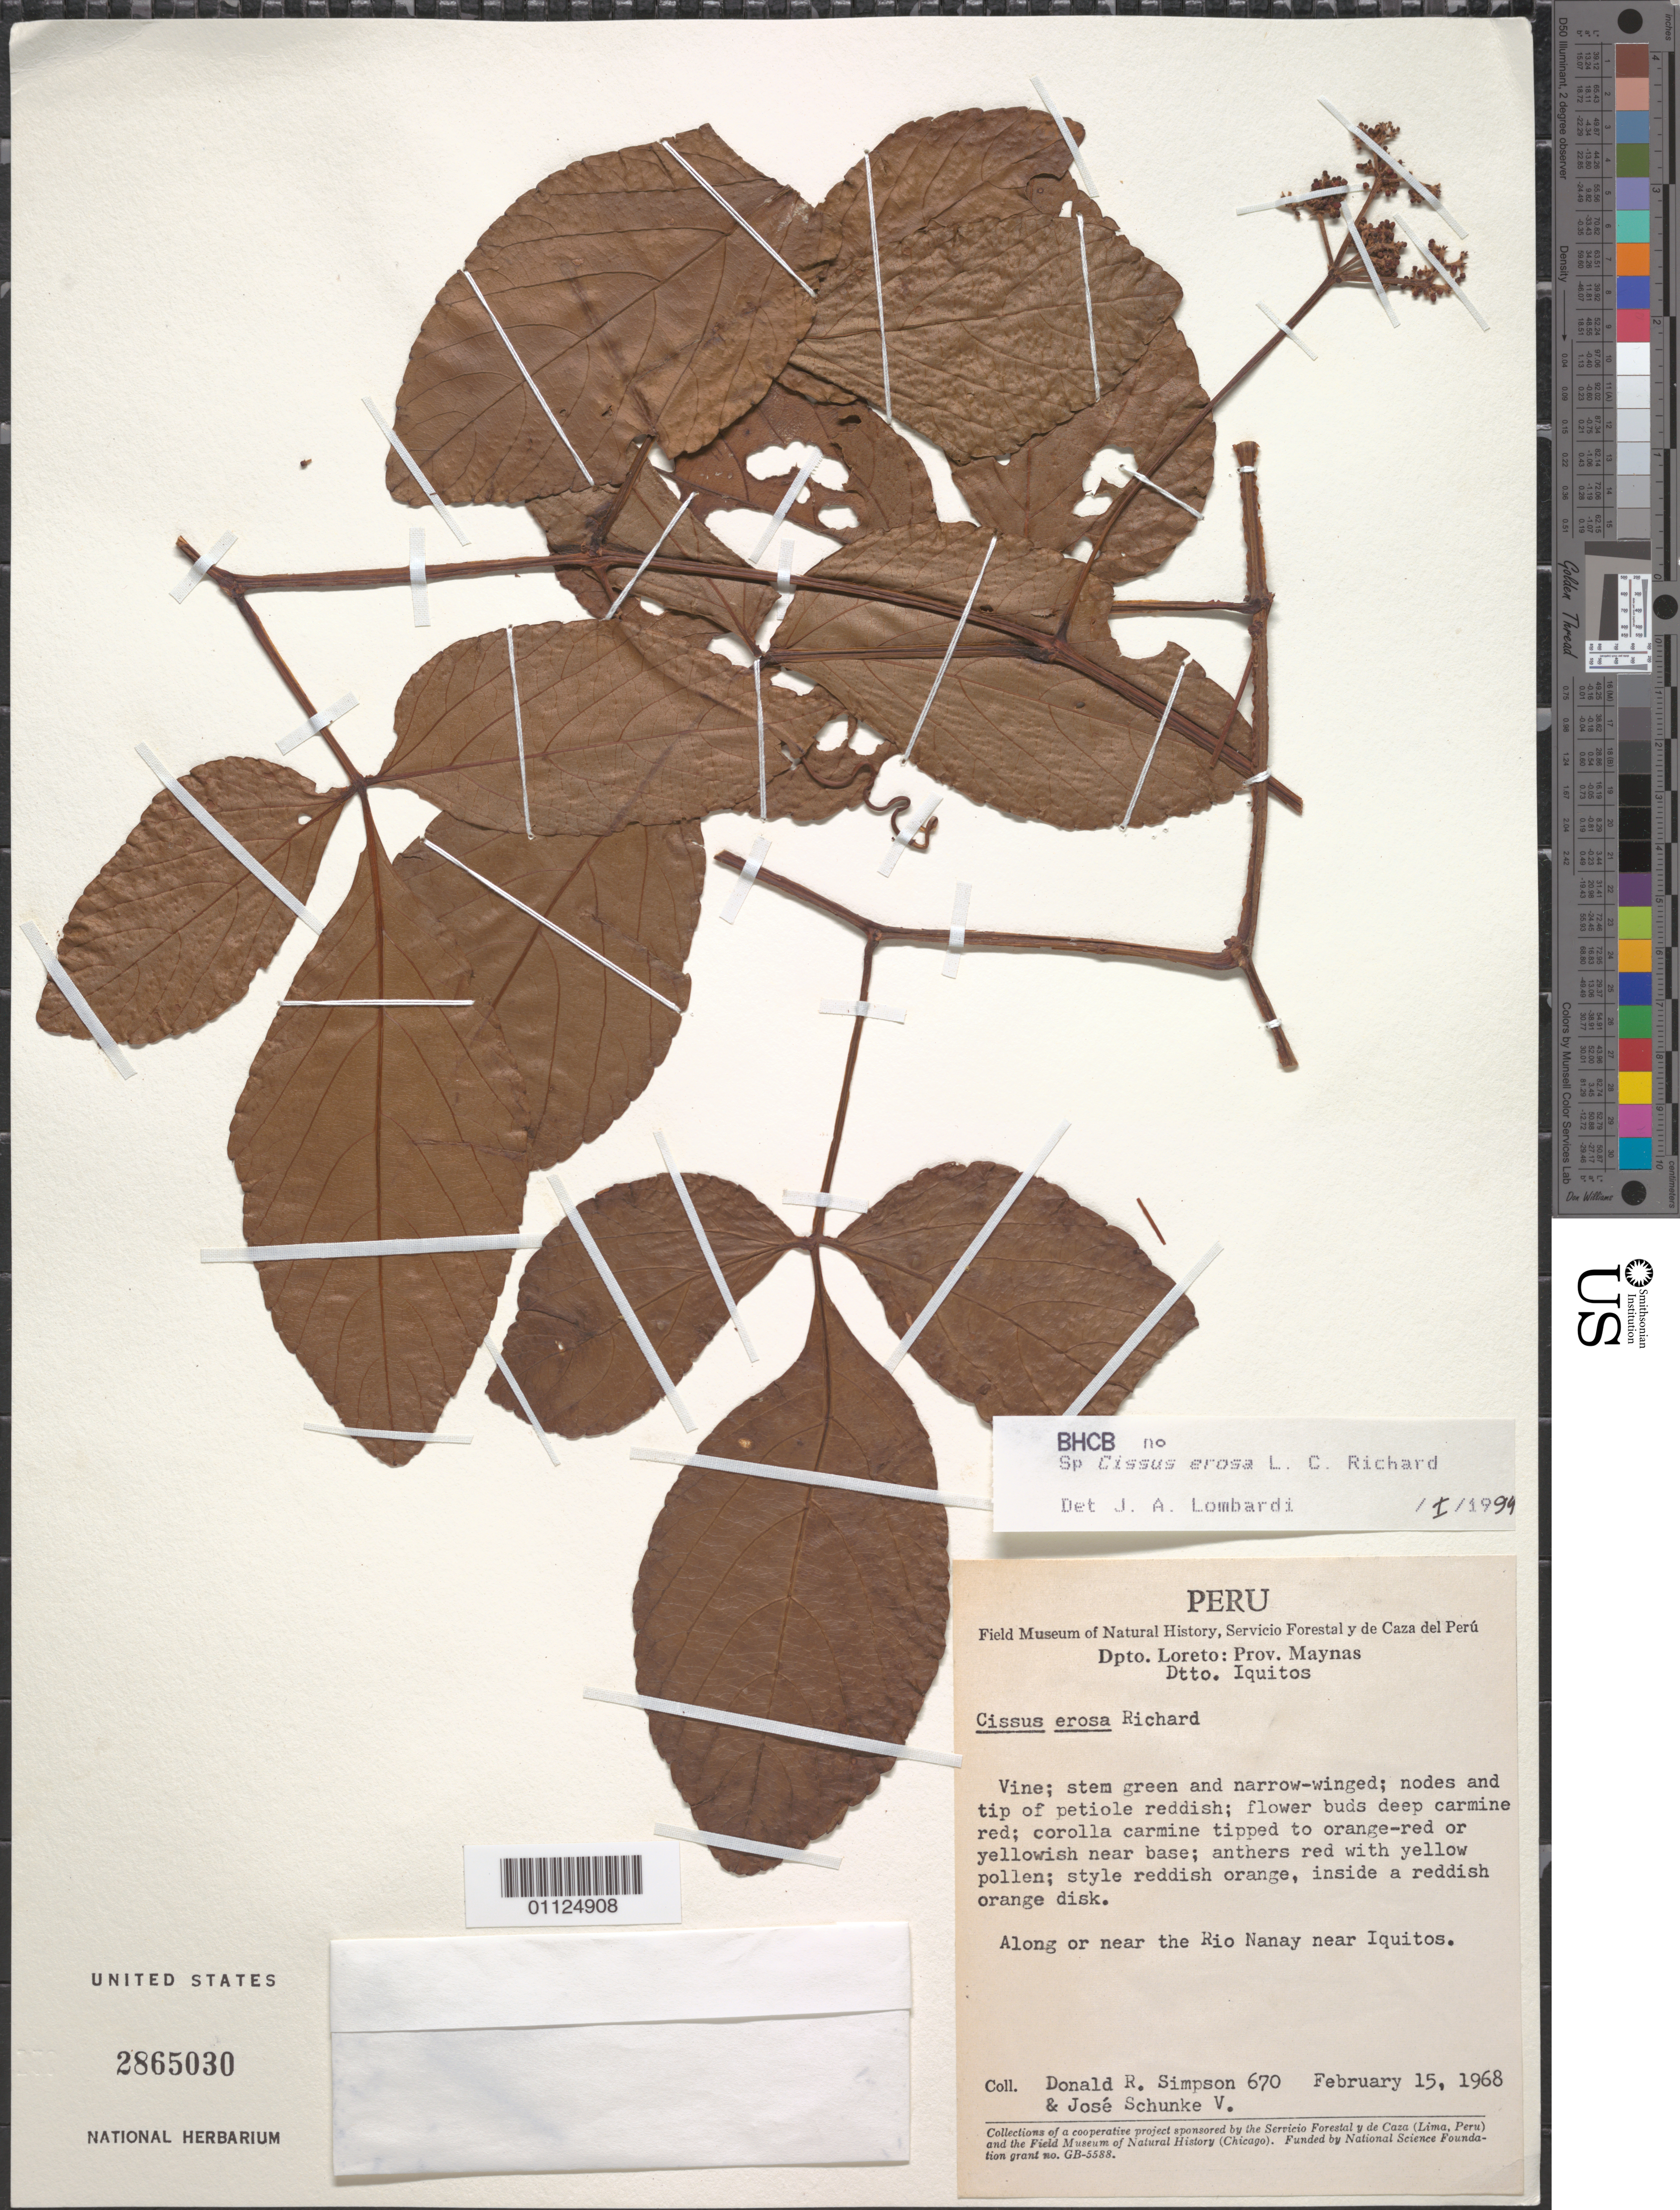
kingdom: Plantae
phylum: Tracheophyta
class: Magnoliopsida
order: Vitales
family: Vitaceae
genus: Cissus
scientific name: Cissus erosa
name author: Rich.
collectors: D. R. Simpson & J. Schunke Vigo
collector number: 670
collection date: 1968-02-15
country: Peru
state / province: Loreto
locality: Prov. Maynas. Dtto. Iquitos. Along or near the Rio Nanay near Iquitos.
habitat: Vine.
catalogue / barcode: US 2865030